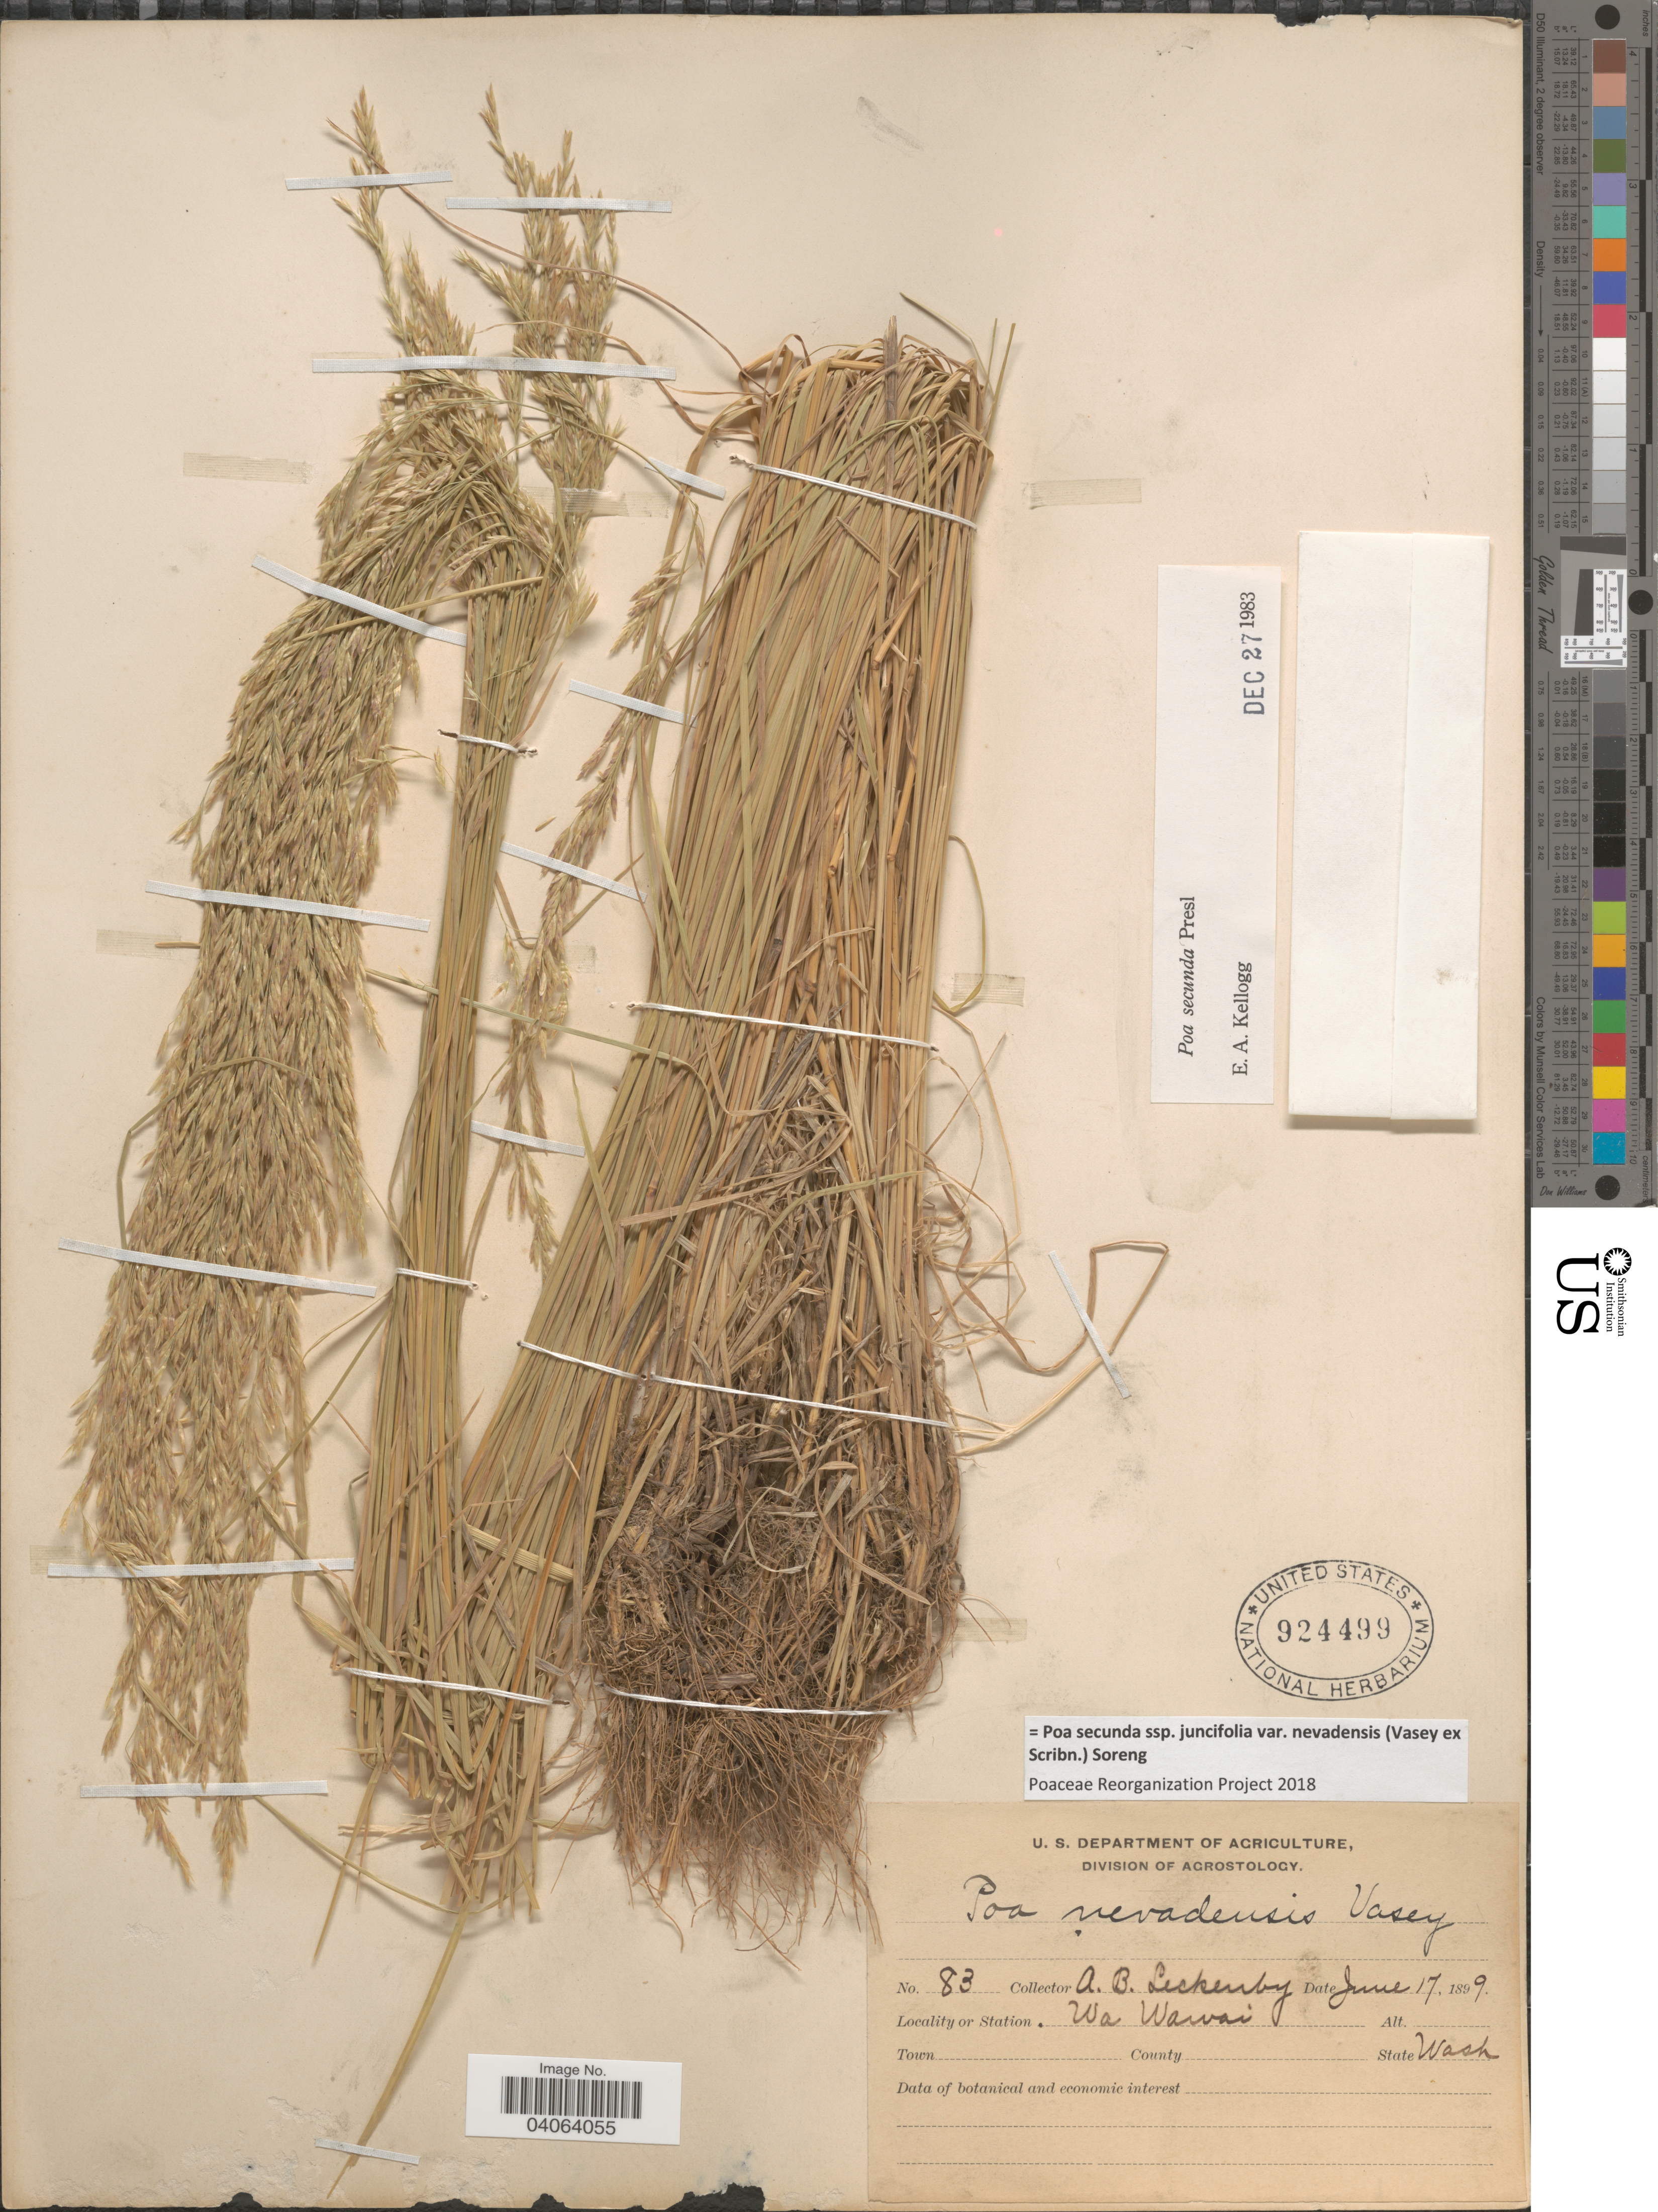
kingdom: Plantae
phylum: Tracheophyta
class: Liliopsida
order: Poales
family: Poaceae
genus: Poa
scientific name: Poa secunda subsp. juncifolia var. nevadensis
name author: (Vasey ex Scribn.) Soreng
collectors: A. Leckenby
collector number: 83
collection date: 1899-06-17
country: United States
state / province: Washington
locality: Wa Wawai.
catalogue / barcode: US 924499